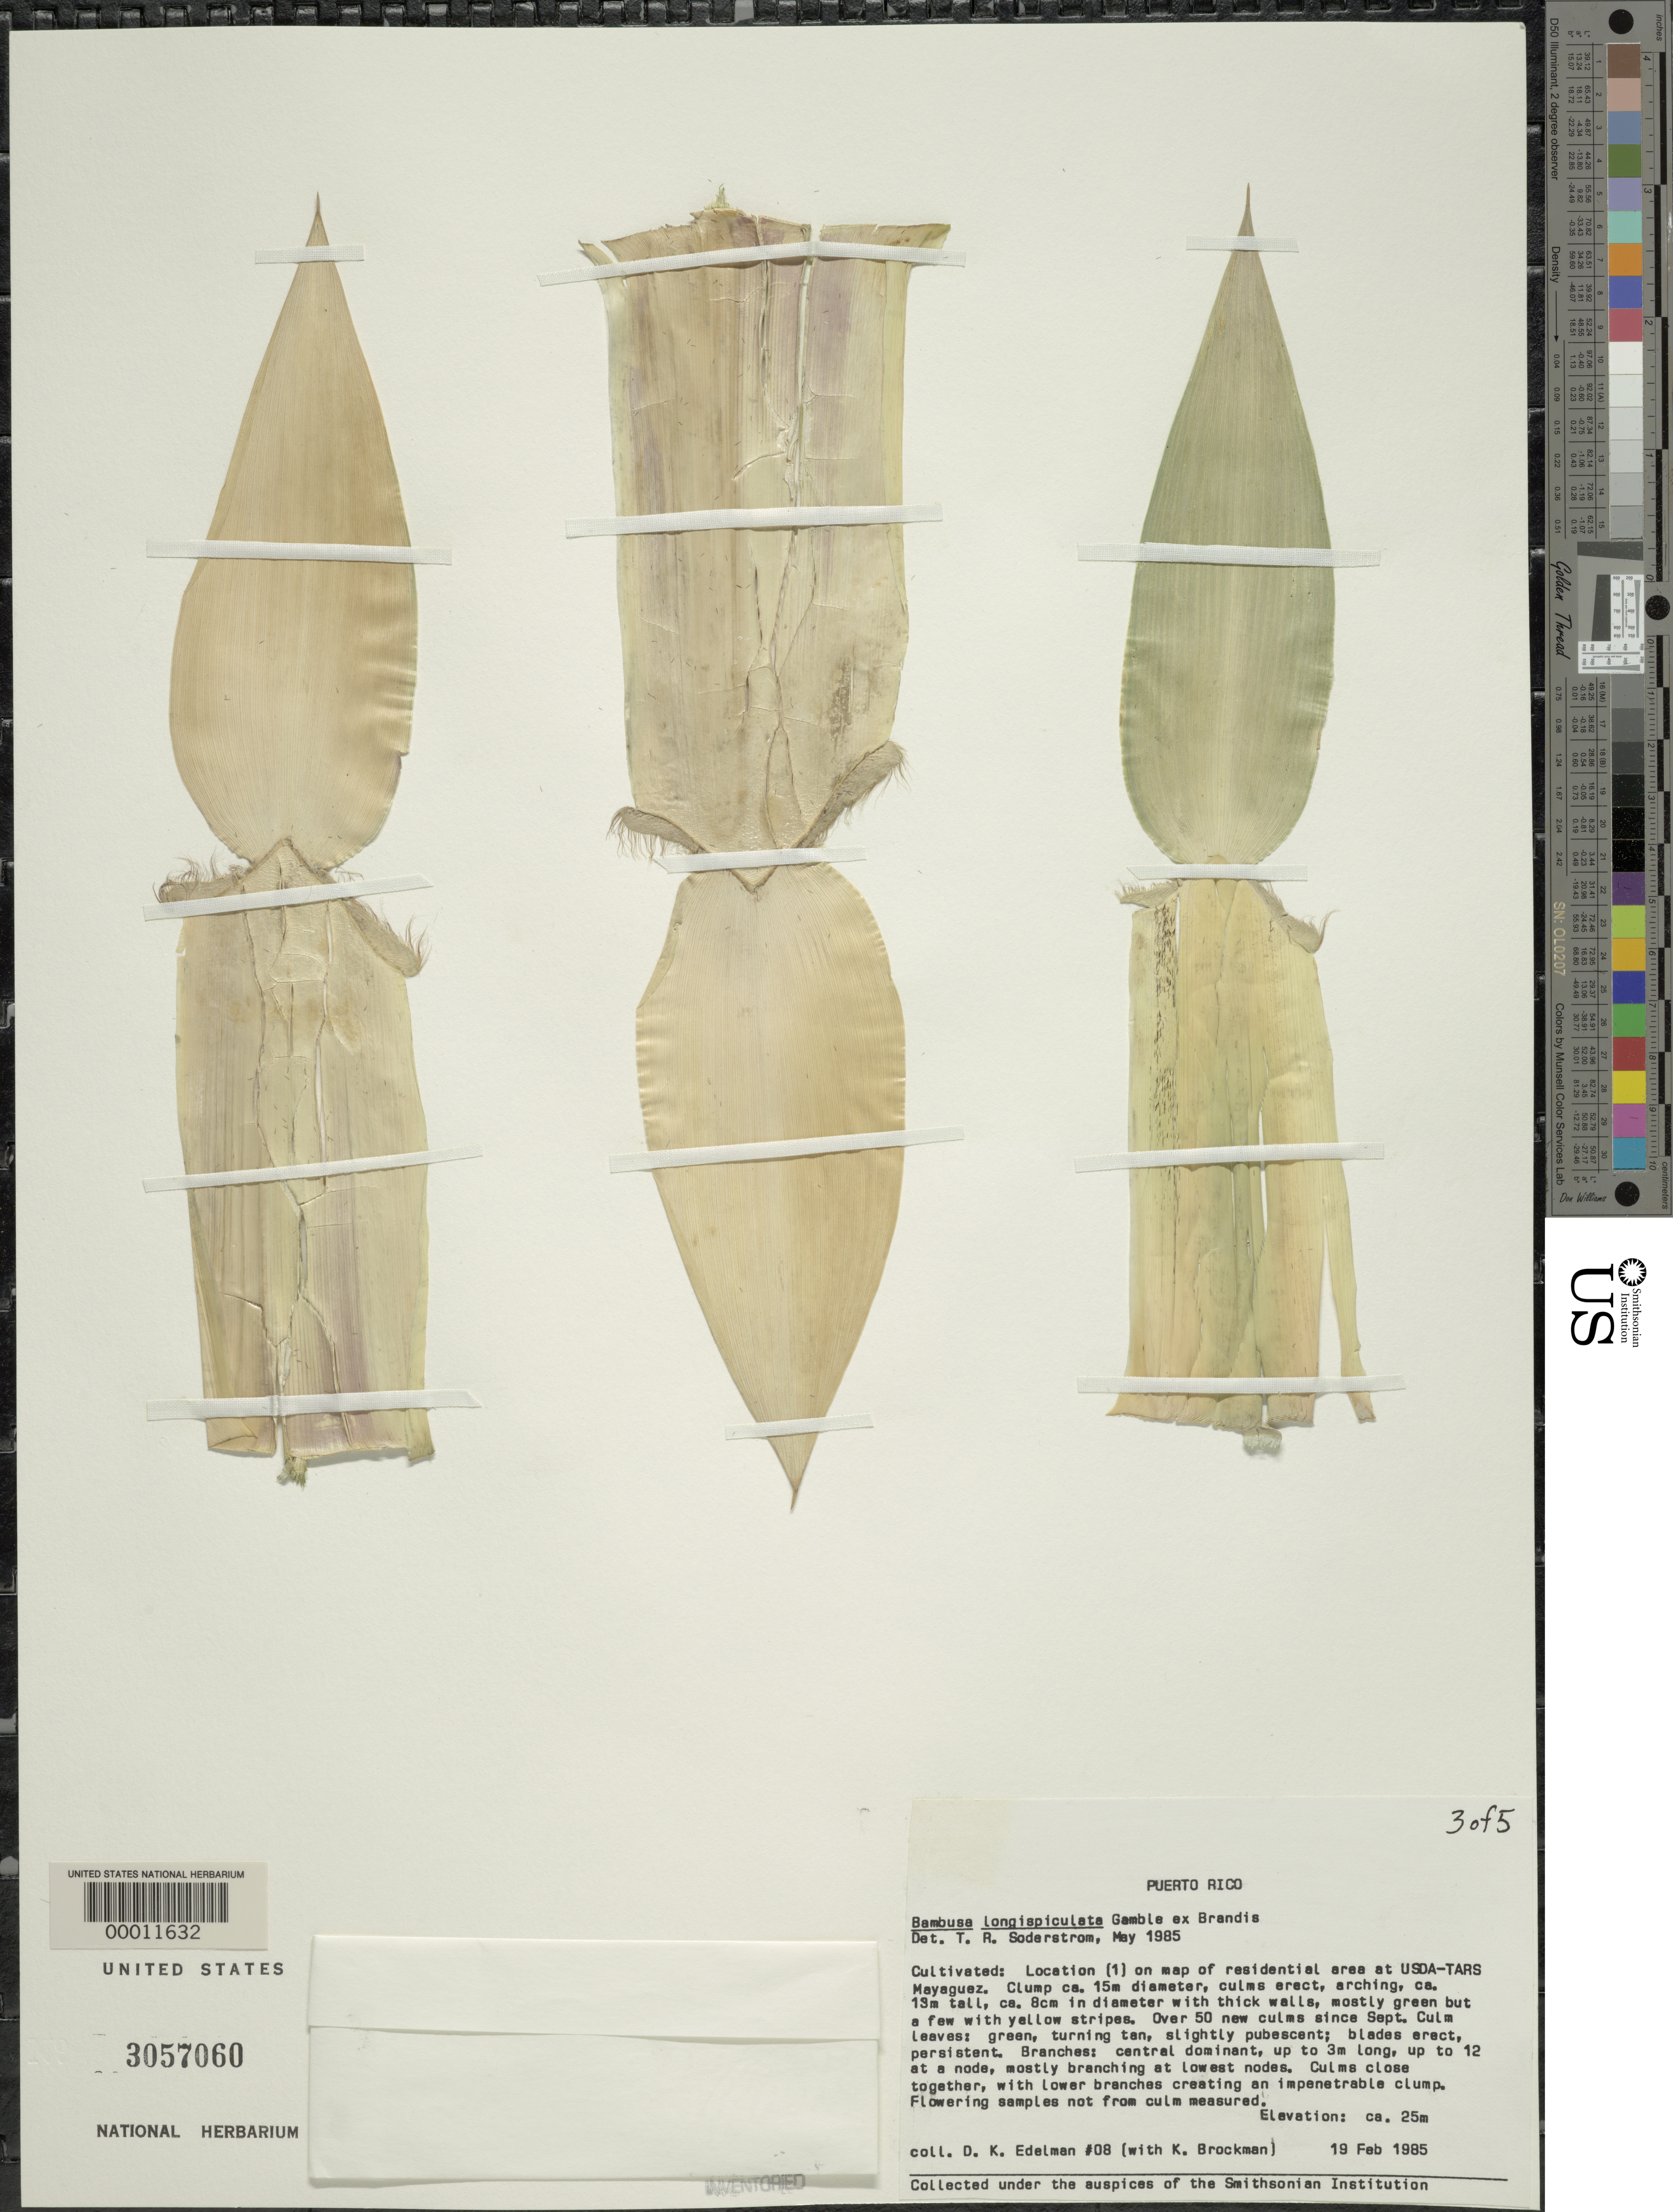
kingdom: Plantae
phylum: Tracheophyta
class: Liliopsida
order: Poales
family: Poaceae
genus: Bambusa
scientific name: Bambusa longispiculata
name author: Gamble ex Brandis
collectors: D. Edelman & K. Brockman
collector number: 08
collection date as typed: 19 Feb 1985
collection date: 1985-02-19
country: Puerto Rico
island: Greater Antilles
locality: Mayaguez, usda-tars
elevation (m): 25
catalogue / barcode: US 3057060